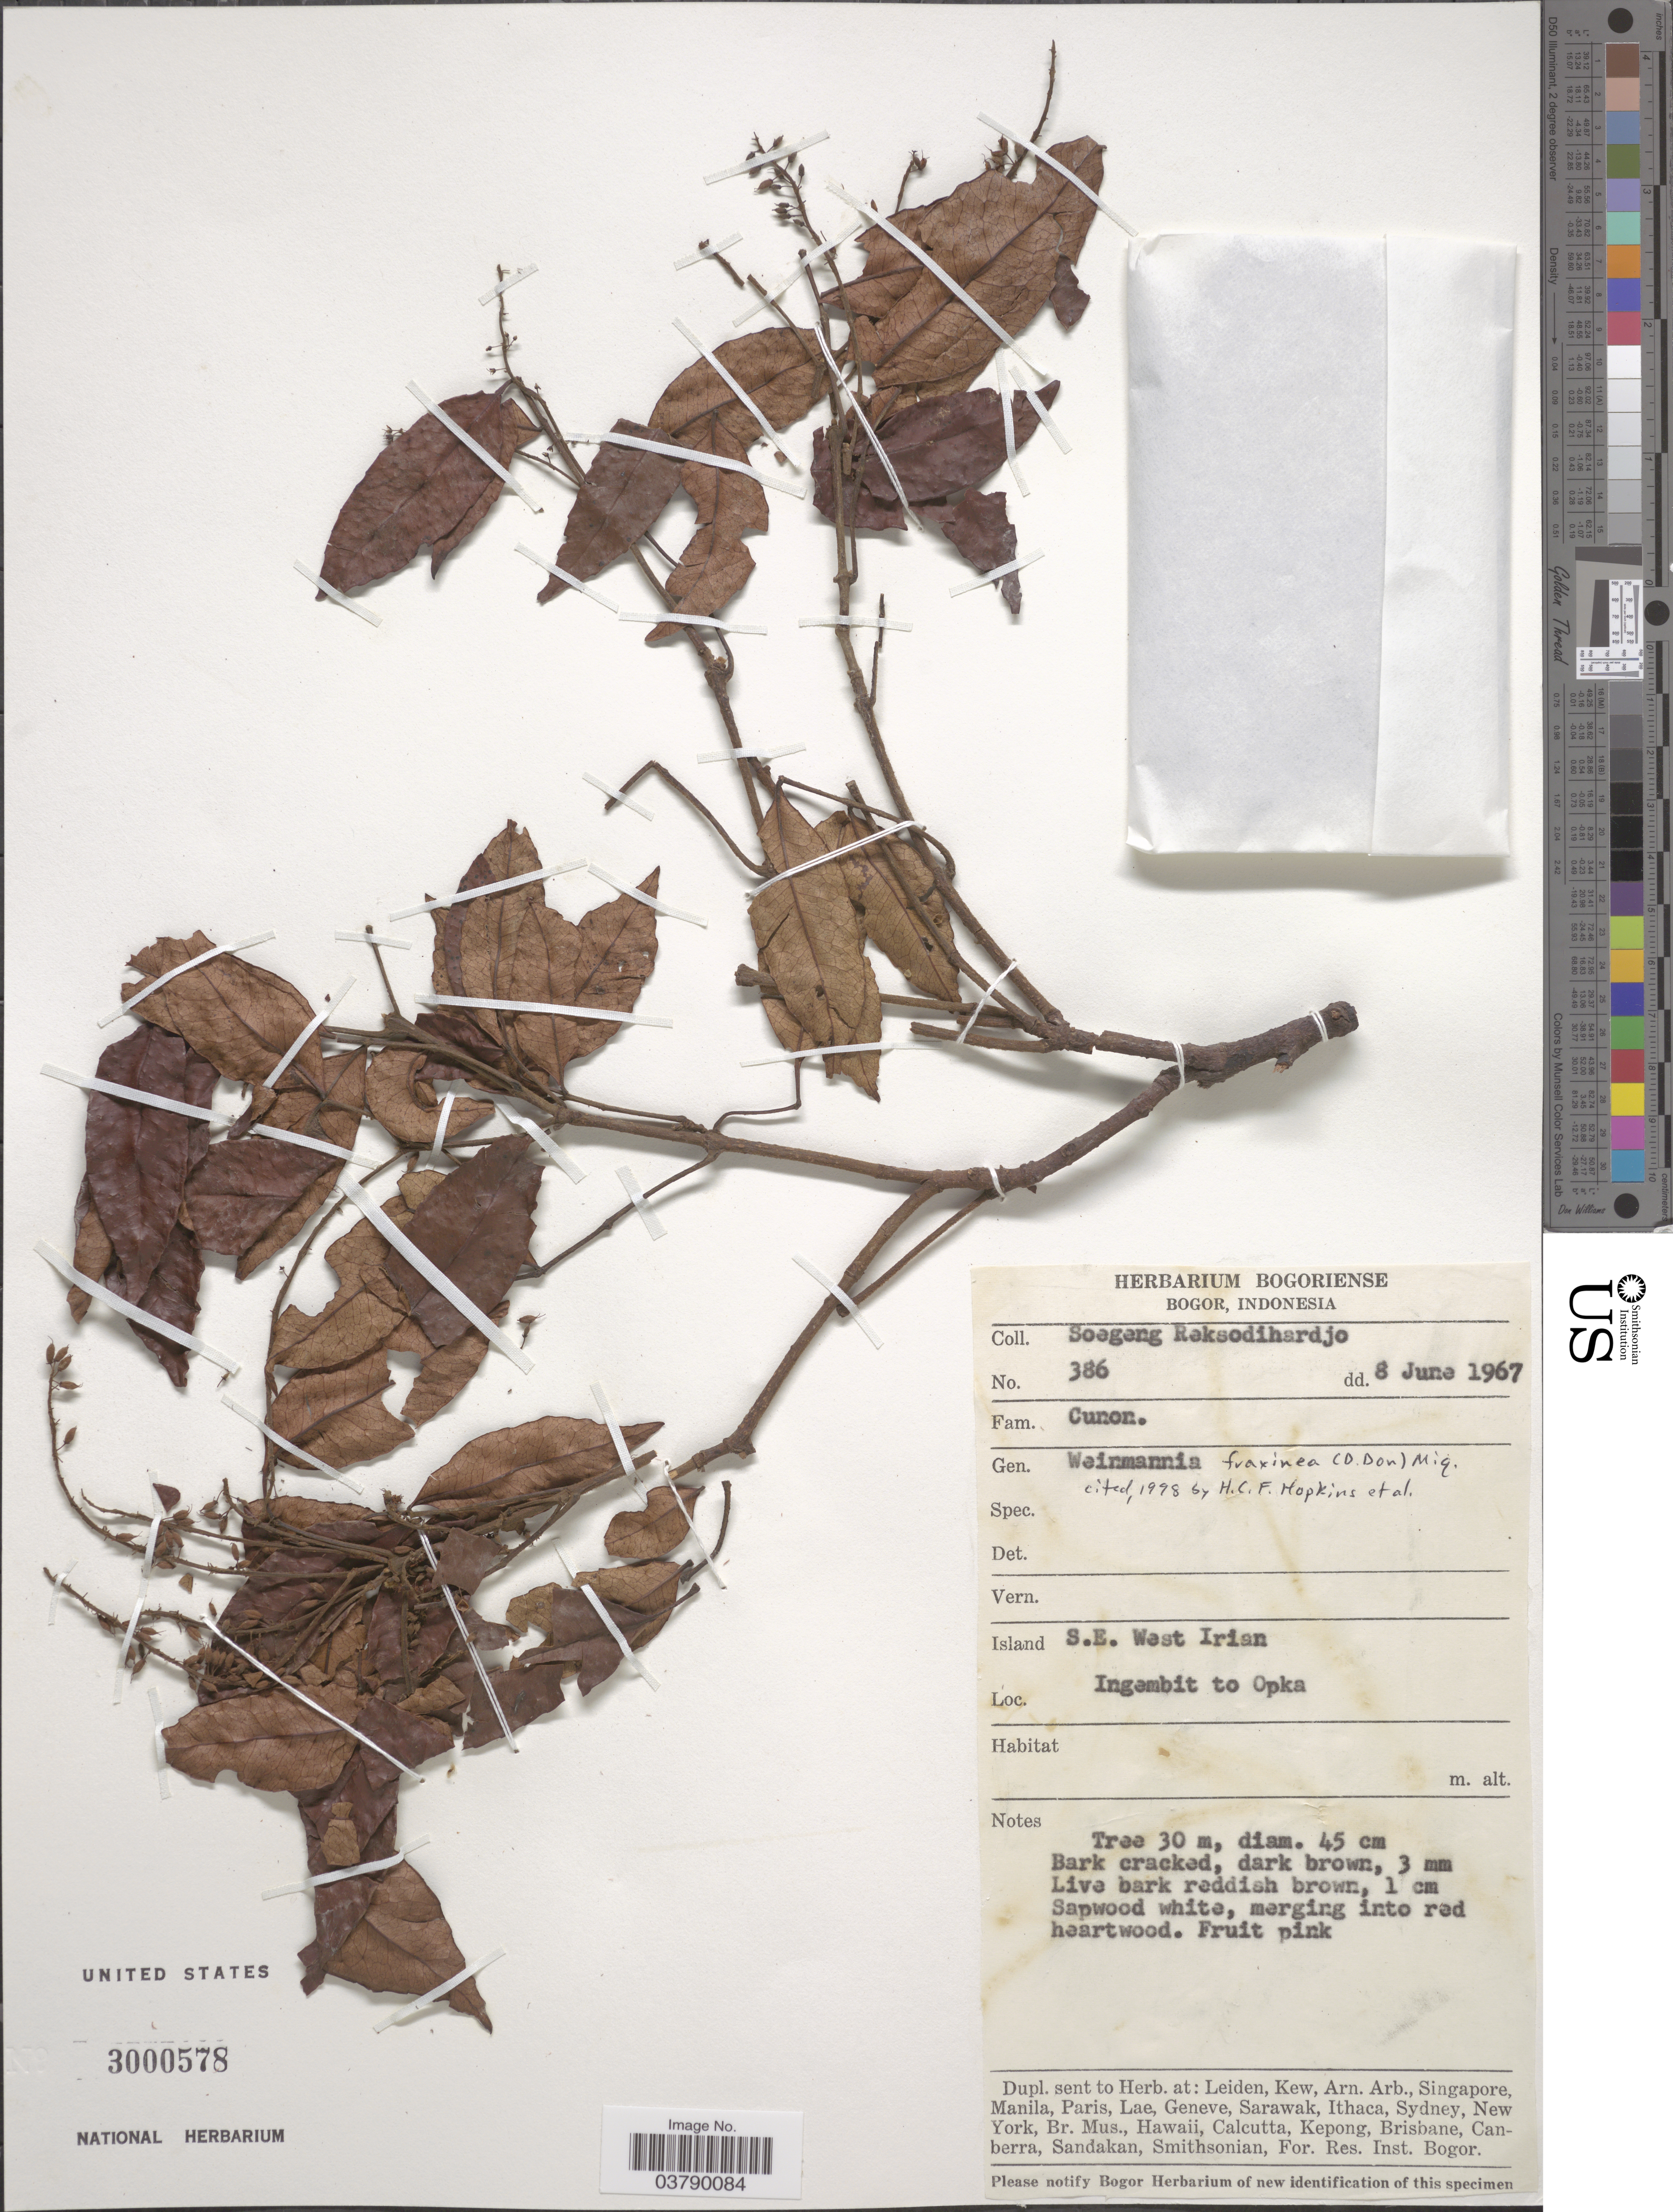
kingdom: Plantae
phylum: Tracheophyta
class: Magnoliopsida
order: Oxalidales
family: Cunoniaceae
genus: Pterophylla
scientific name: Pterophylla fraxinea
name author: D. Don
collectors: S. Reksodihardjo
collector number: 386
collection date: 1967-06-08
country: Indonesia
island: New Guinea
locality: Island S.E. West Irian. Ingembit to Opka.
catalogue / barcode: US 3000578